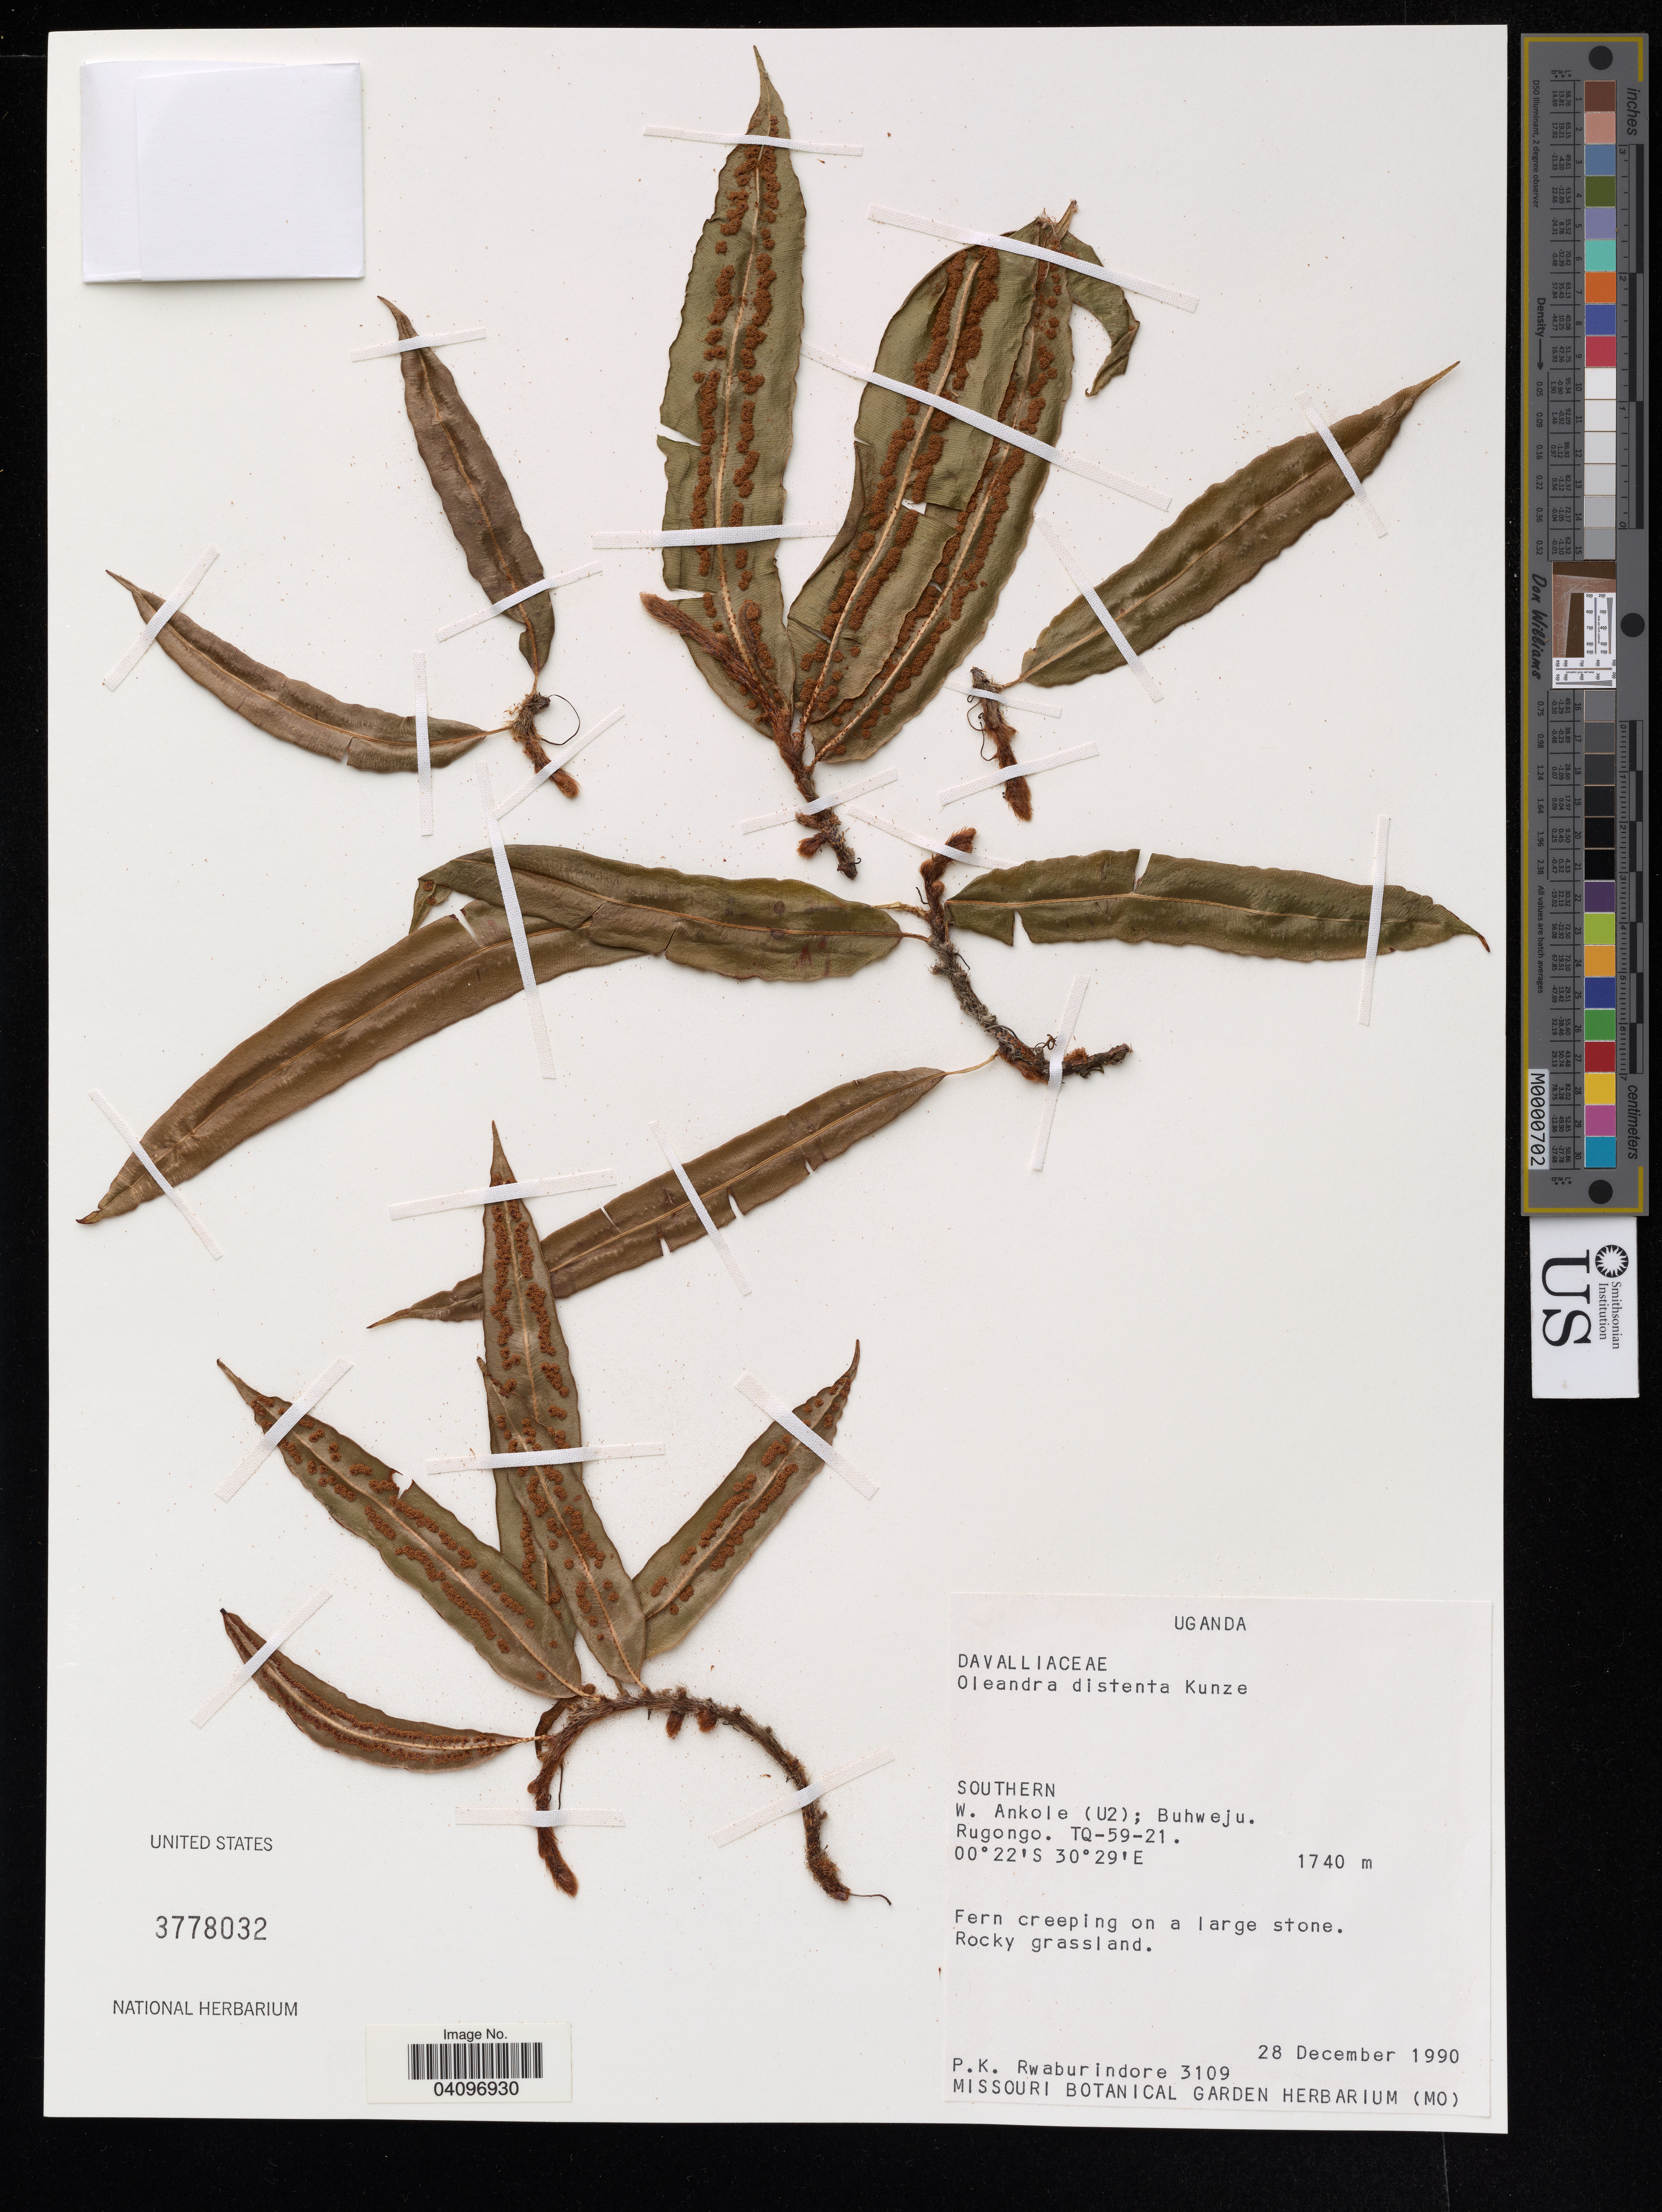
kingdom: Plantae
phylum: Tracheophyta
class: Polypodiopsida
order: Polypodiales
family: Oleandraceae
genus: Oleandra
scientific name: Oleandra distenta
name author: Kunze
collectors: P. Rwaburindore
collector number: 3109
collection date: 1990-12-28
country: Uganda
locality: Southern. W. Ankole (U2); Buhweju. Rugongo. TQ-59-21.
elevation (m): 1740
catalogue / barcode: US 3778032